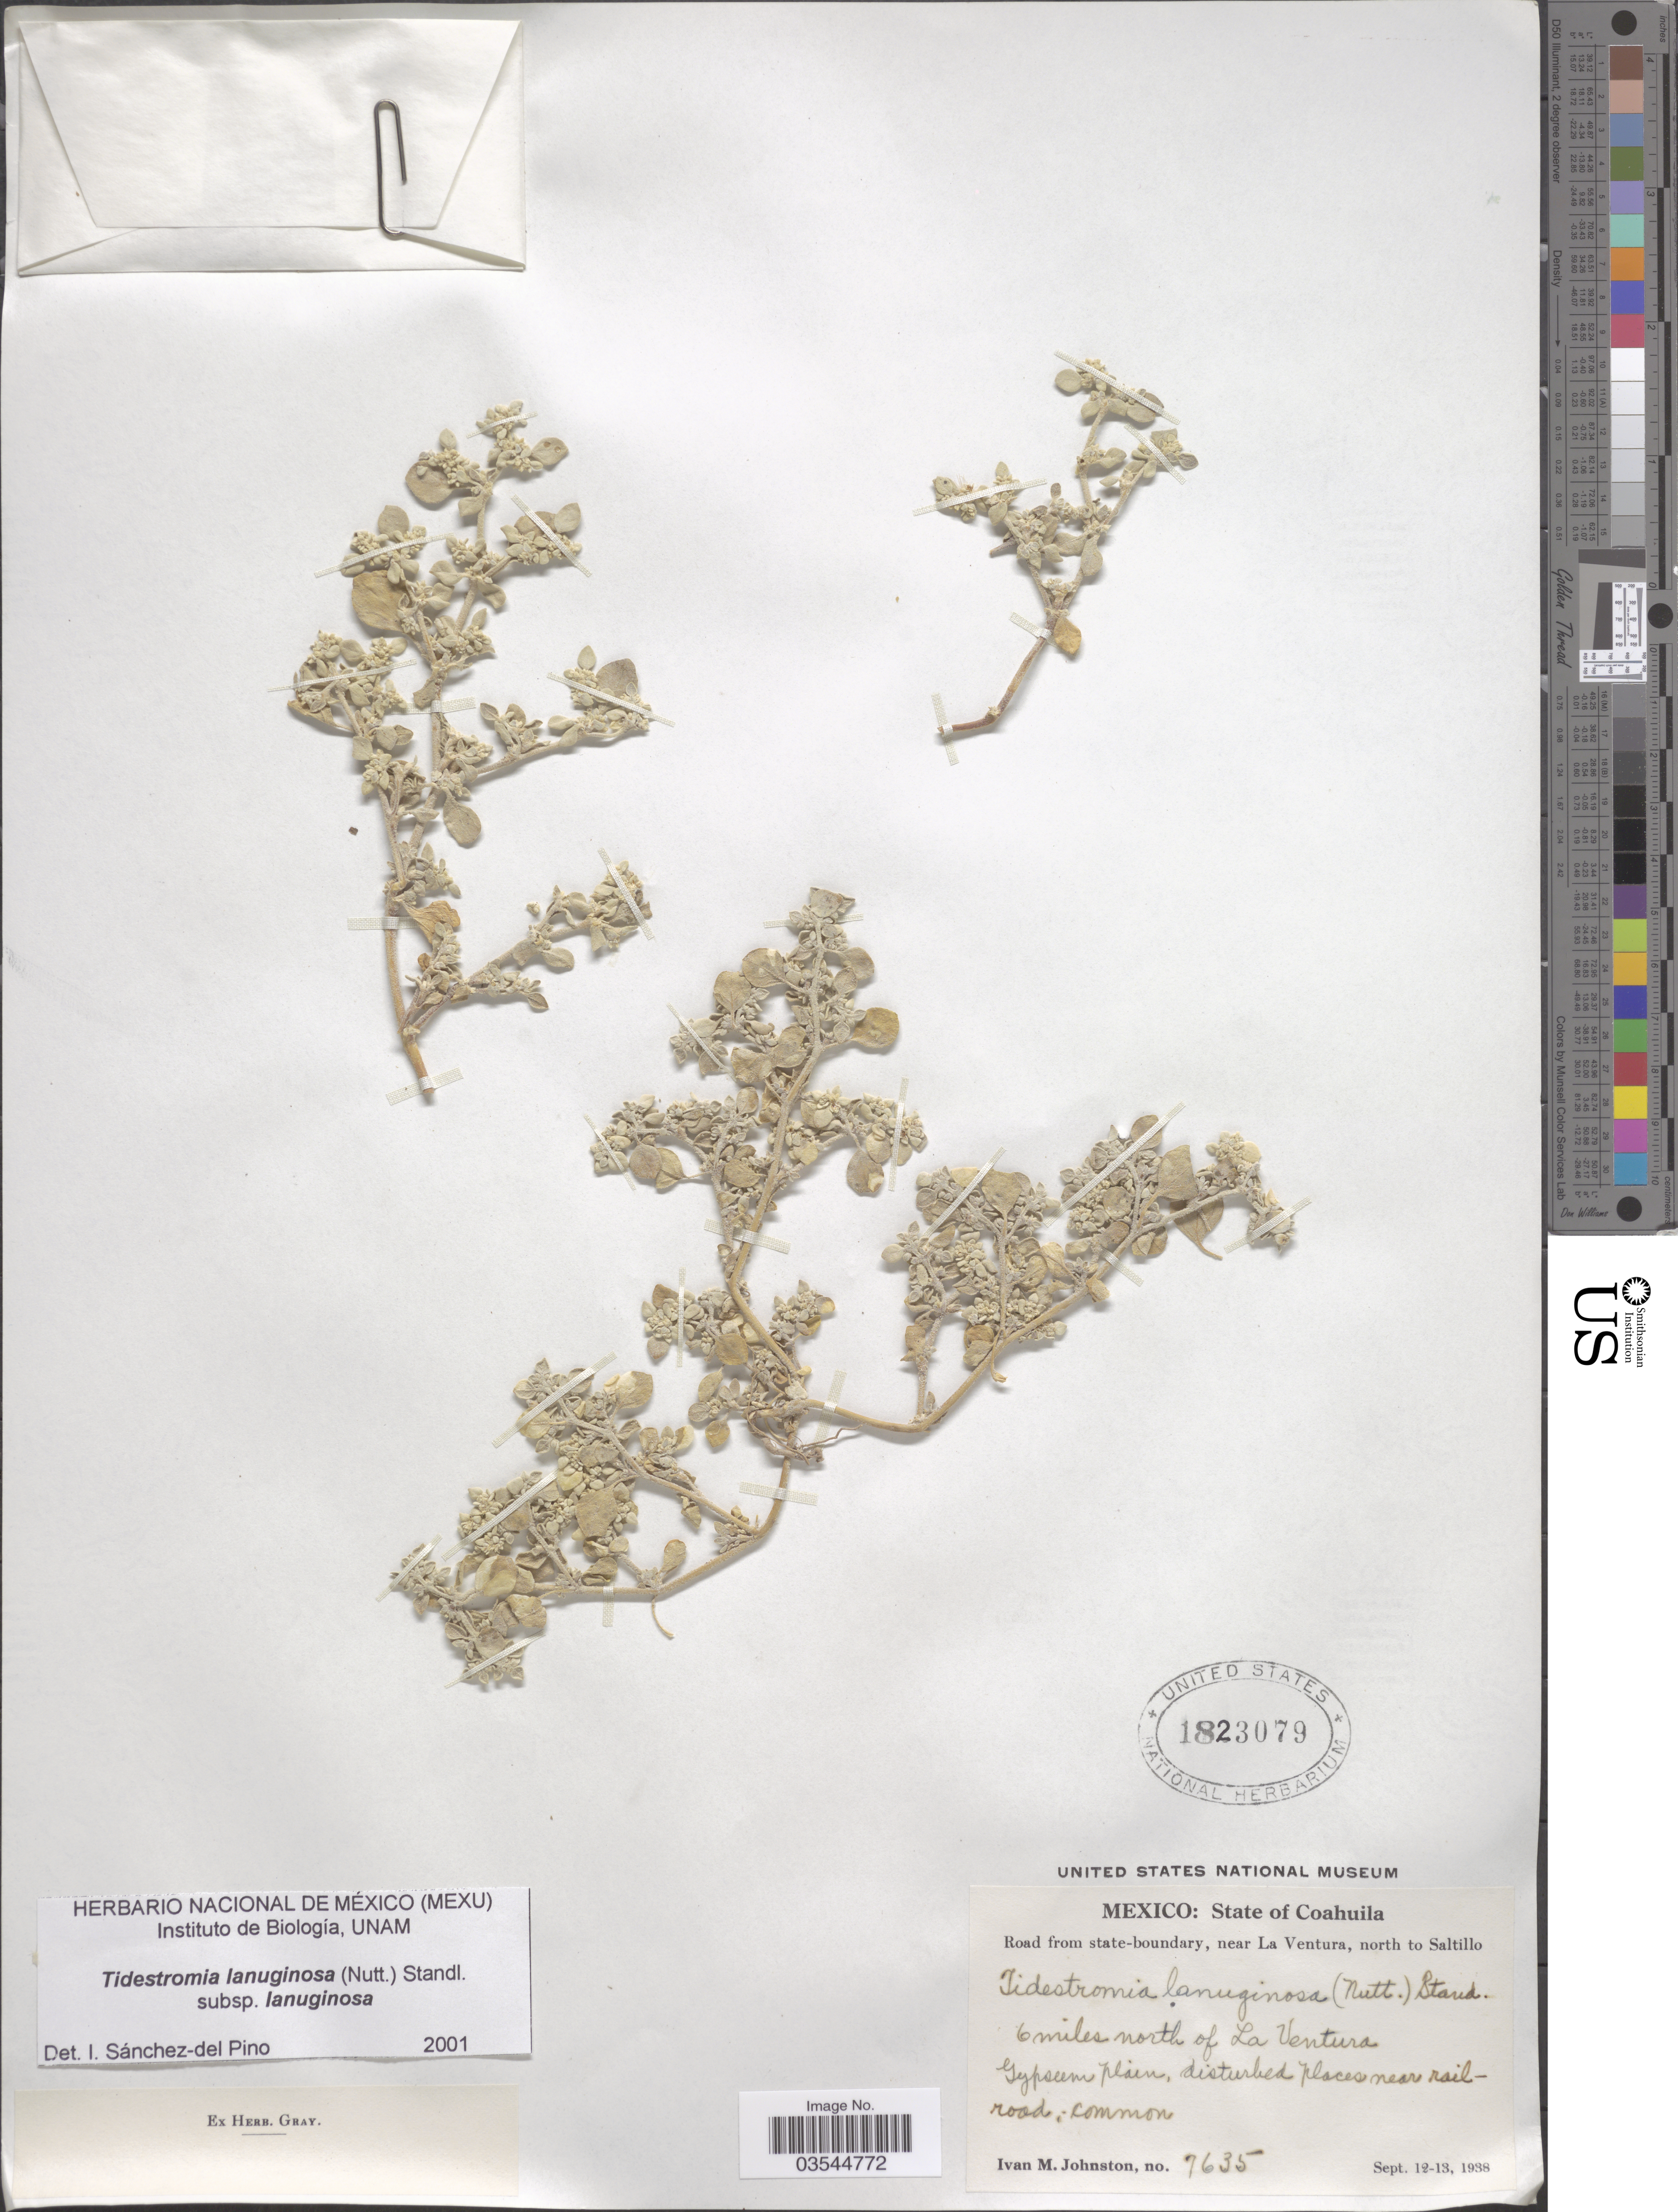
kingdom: Plantae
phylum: Tracheophyta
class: Magnoliopsida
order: Caryophyllales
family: Amaranthaceae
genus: Tidestromia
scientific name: Tidestromia lanuginosa subsp. lanuginosa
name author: (Nutt.) Standl.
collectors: I.M. Johnston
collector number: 7635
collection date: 1938-09-12/1938-09-13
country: Mexico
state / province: Coahuila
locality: Road from state-boundary, near La Ventura, north to Saltillo. 6 miles north of La Ventura. Gypseem plain, disturbed places near railroad.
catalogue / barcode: US 1823079